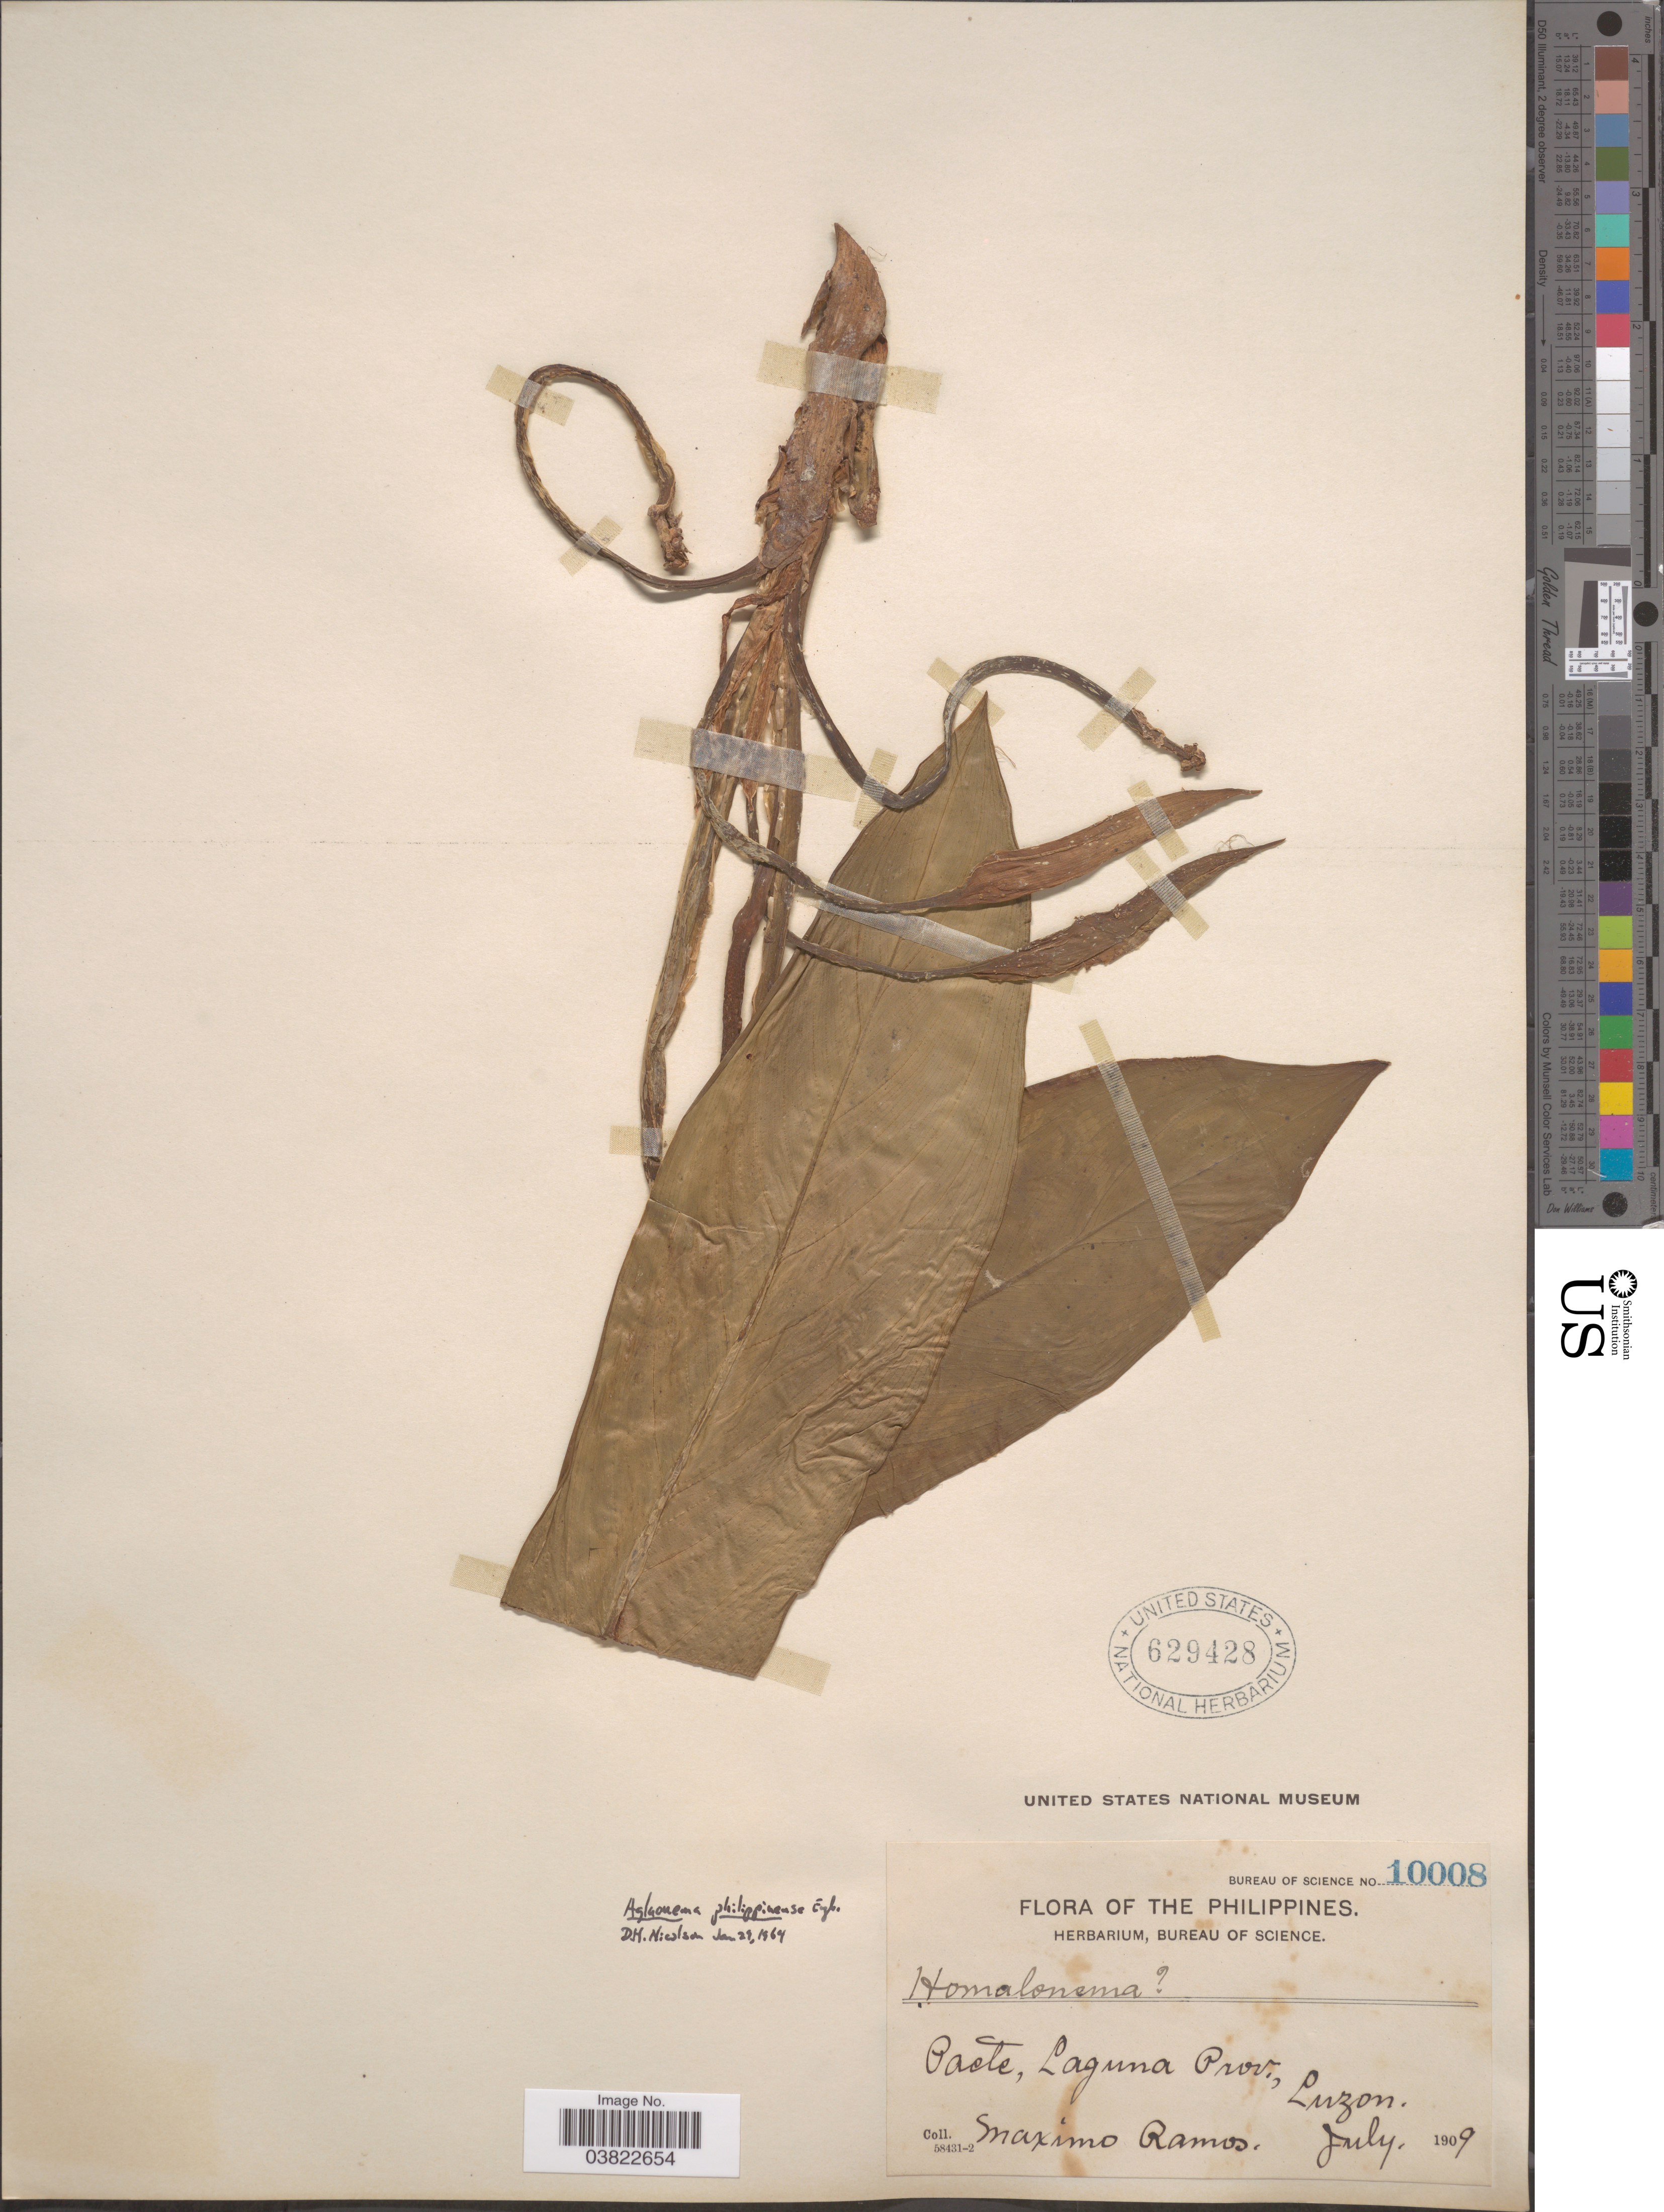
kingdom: Plantae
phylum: Tracheophyta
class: Liliopsida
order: Alismatales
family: Araceae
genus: Aglaonema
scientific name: Aglaonema philippinense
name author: Engl.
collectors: M. Ramos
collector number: Bureau of Science 10008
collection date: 1909-07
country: Philippines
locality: Paete, Laguna Prov., Luzon.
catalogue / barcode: US 629428